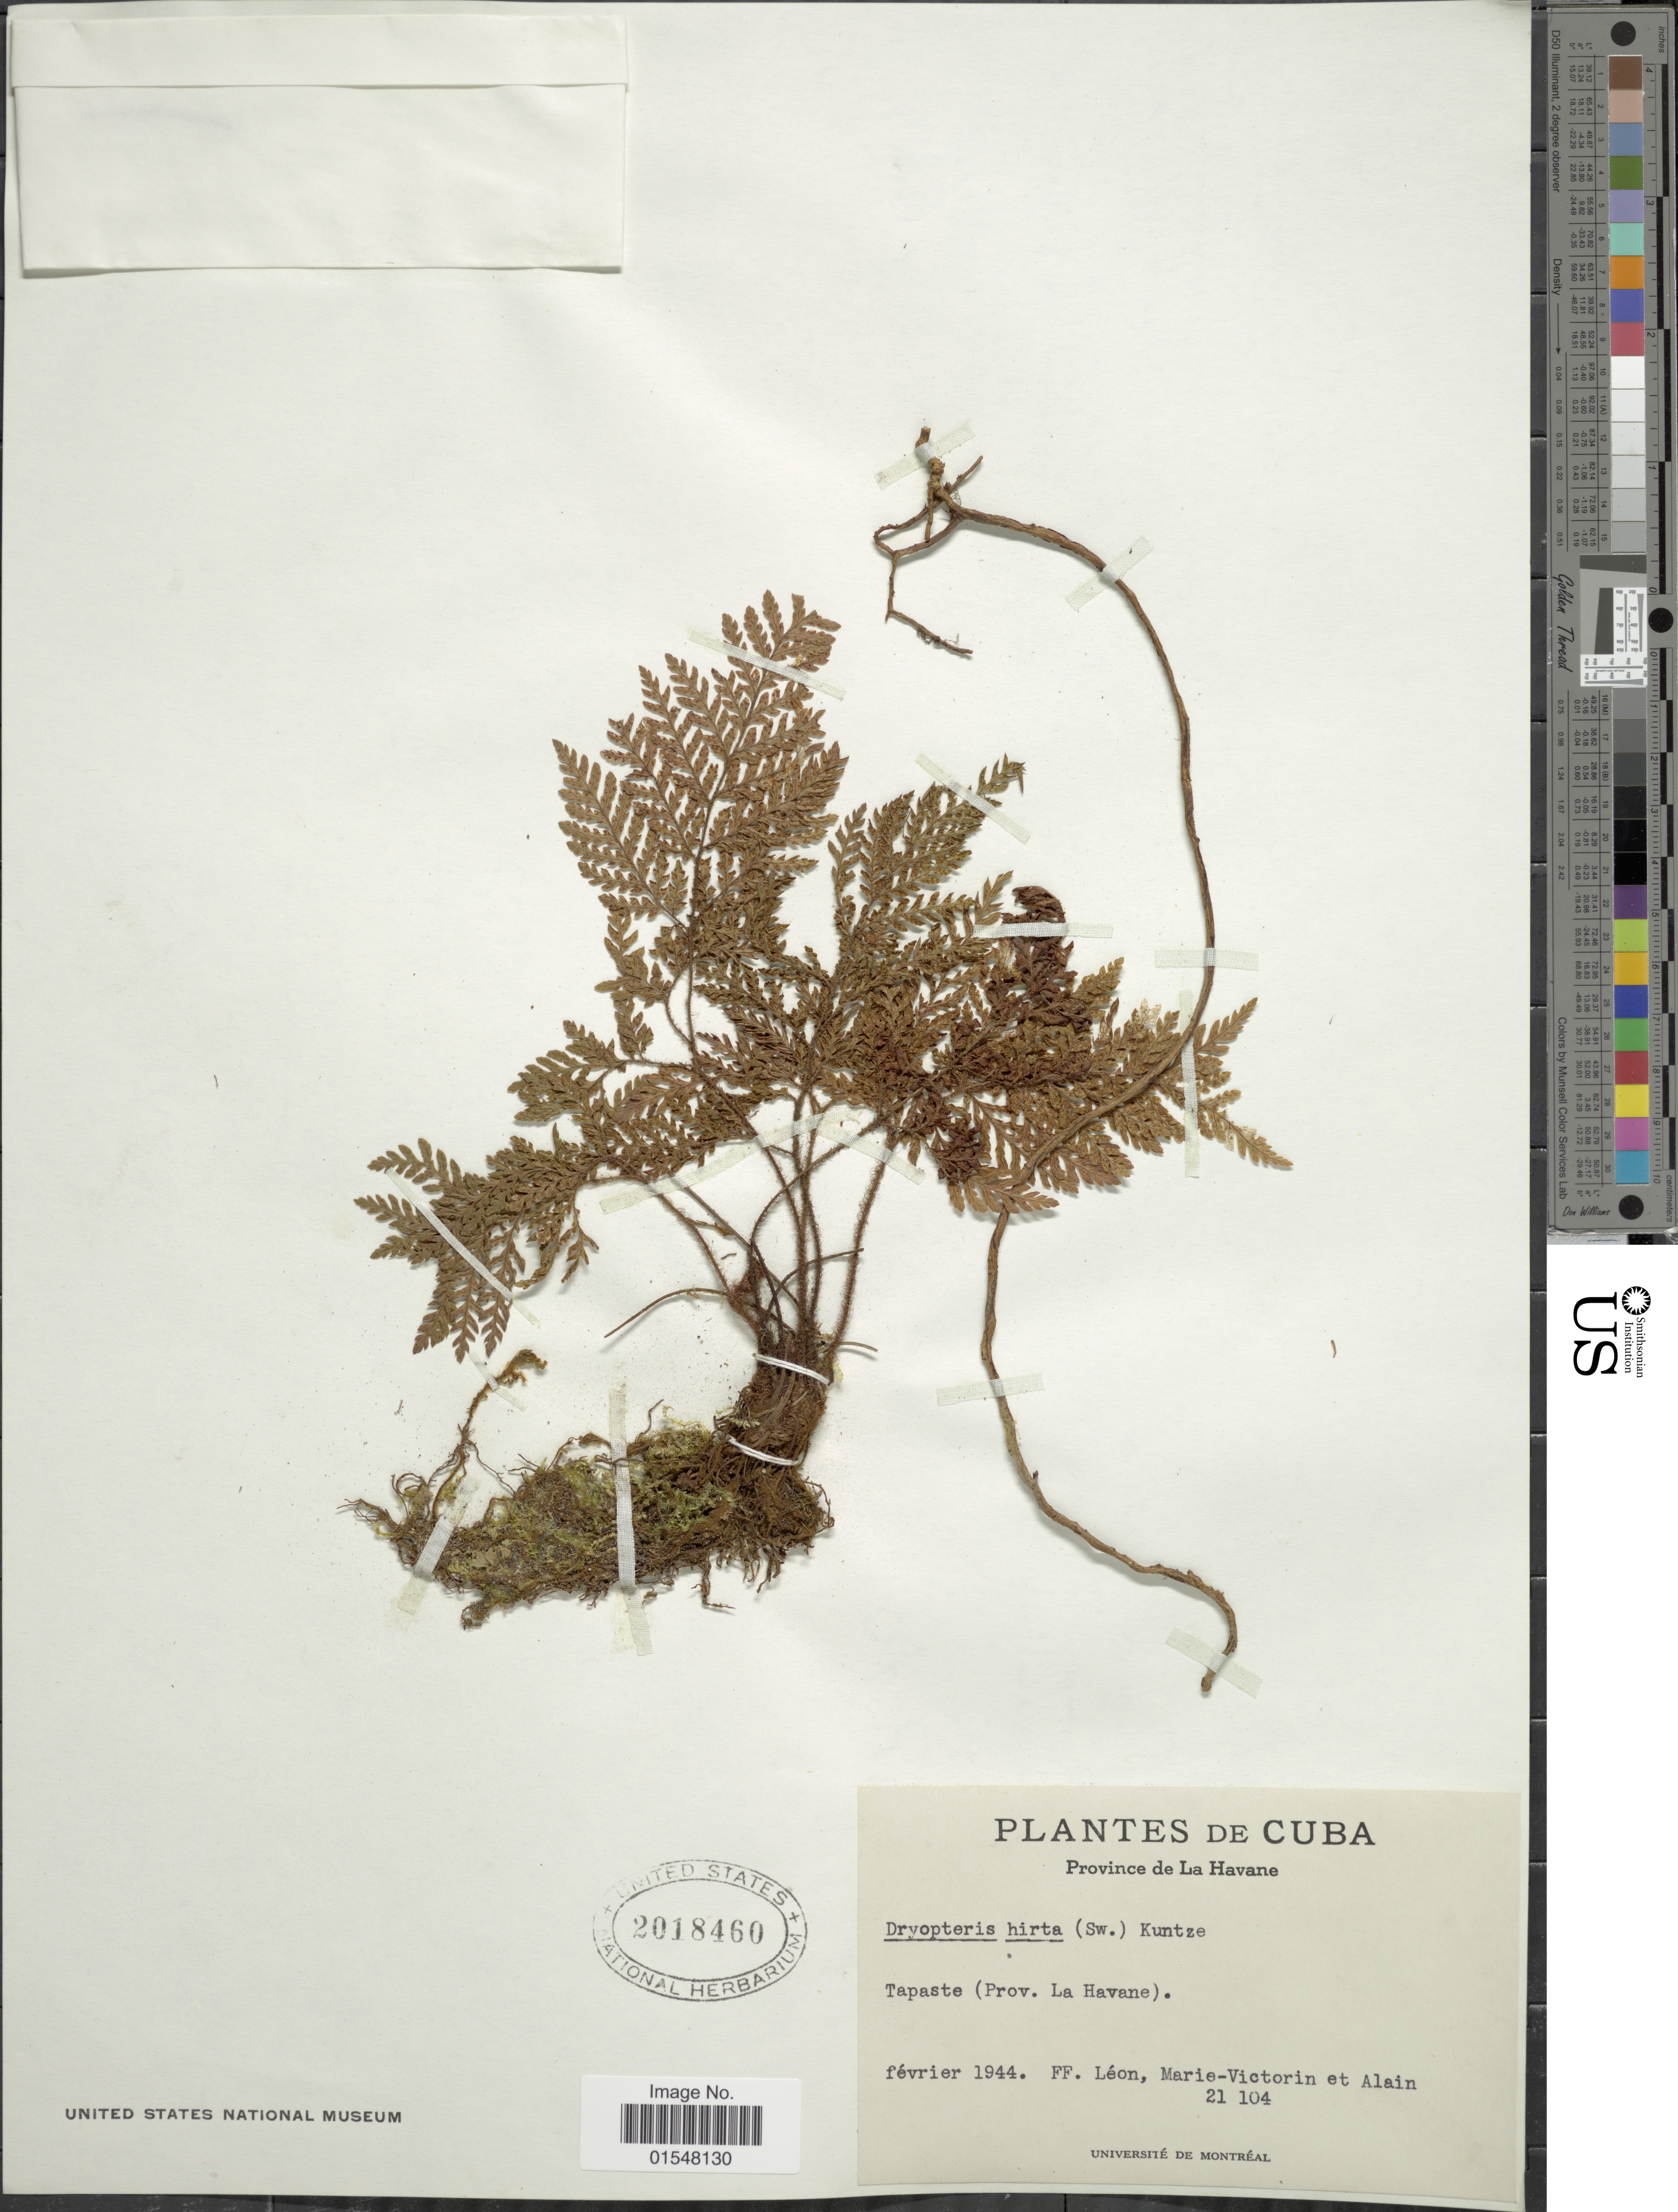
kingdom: Plantae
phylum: Tracheophyta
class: Polypodiopsida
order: Polypodiales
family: Dryopteridaceae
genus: Ctenitis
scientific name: Ctenitis hirta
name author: (Sw.) Ching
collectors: Bro. León, -. Marie-Victorin & A. H. Liogier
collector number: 21104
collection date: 1944-02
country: Cuba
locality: Province de La Havane, Tapaste (Prov. La Havane)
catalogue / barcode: US 2018460